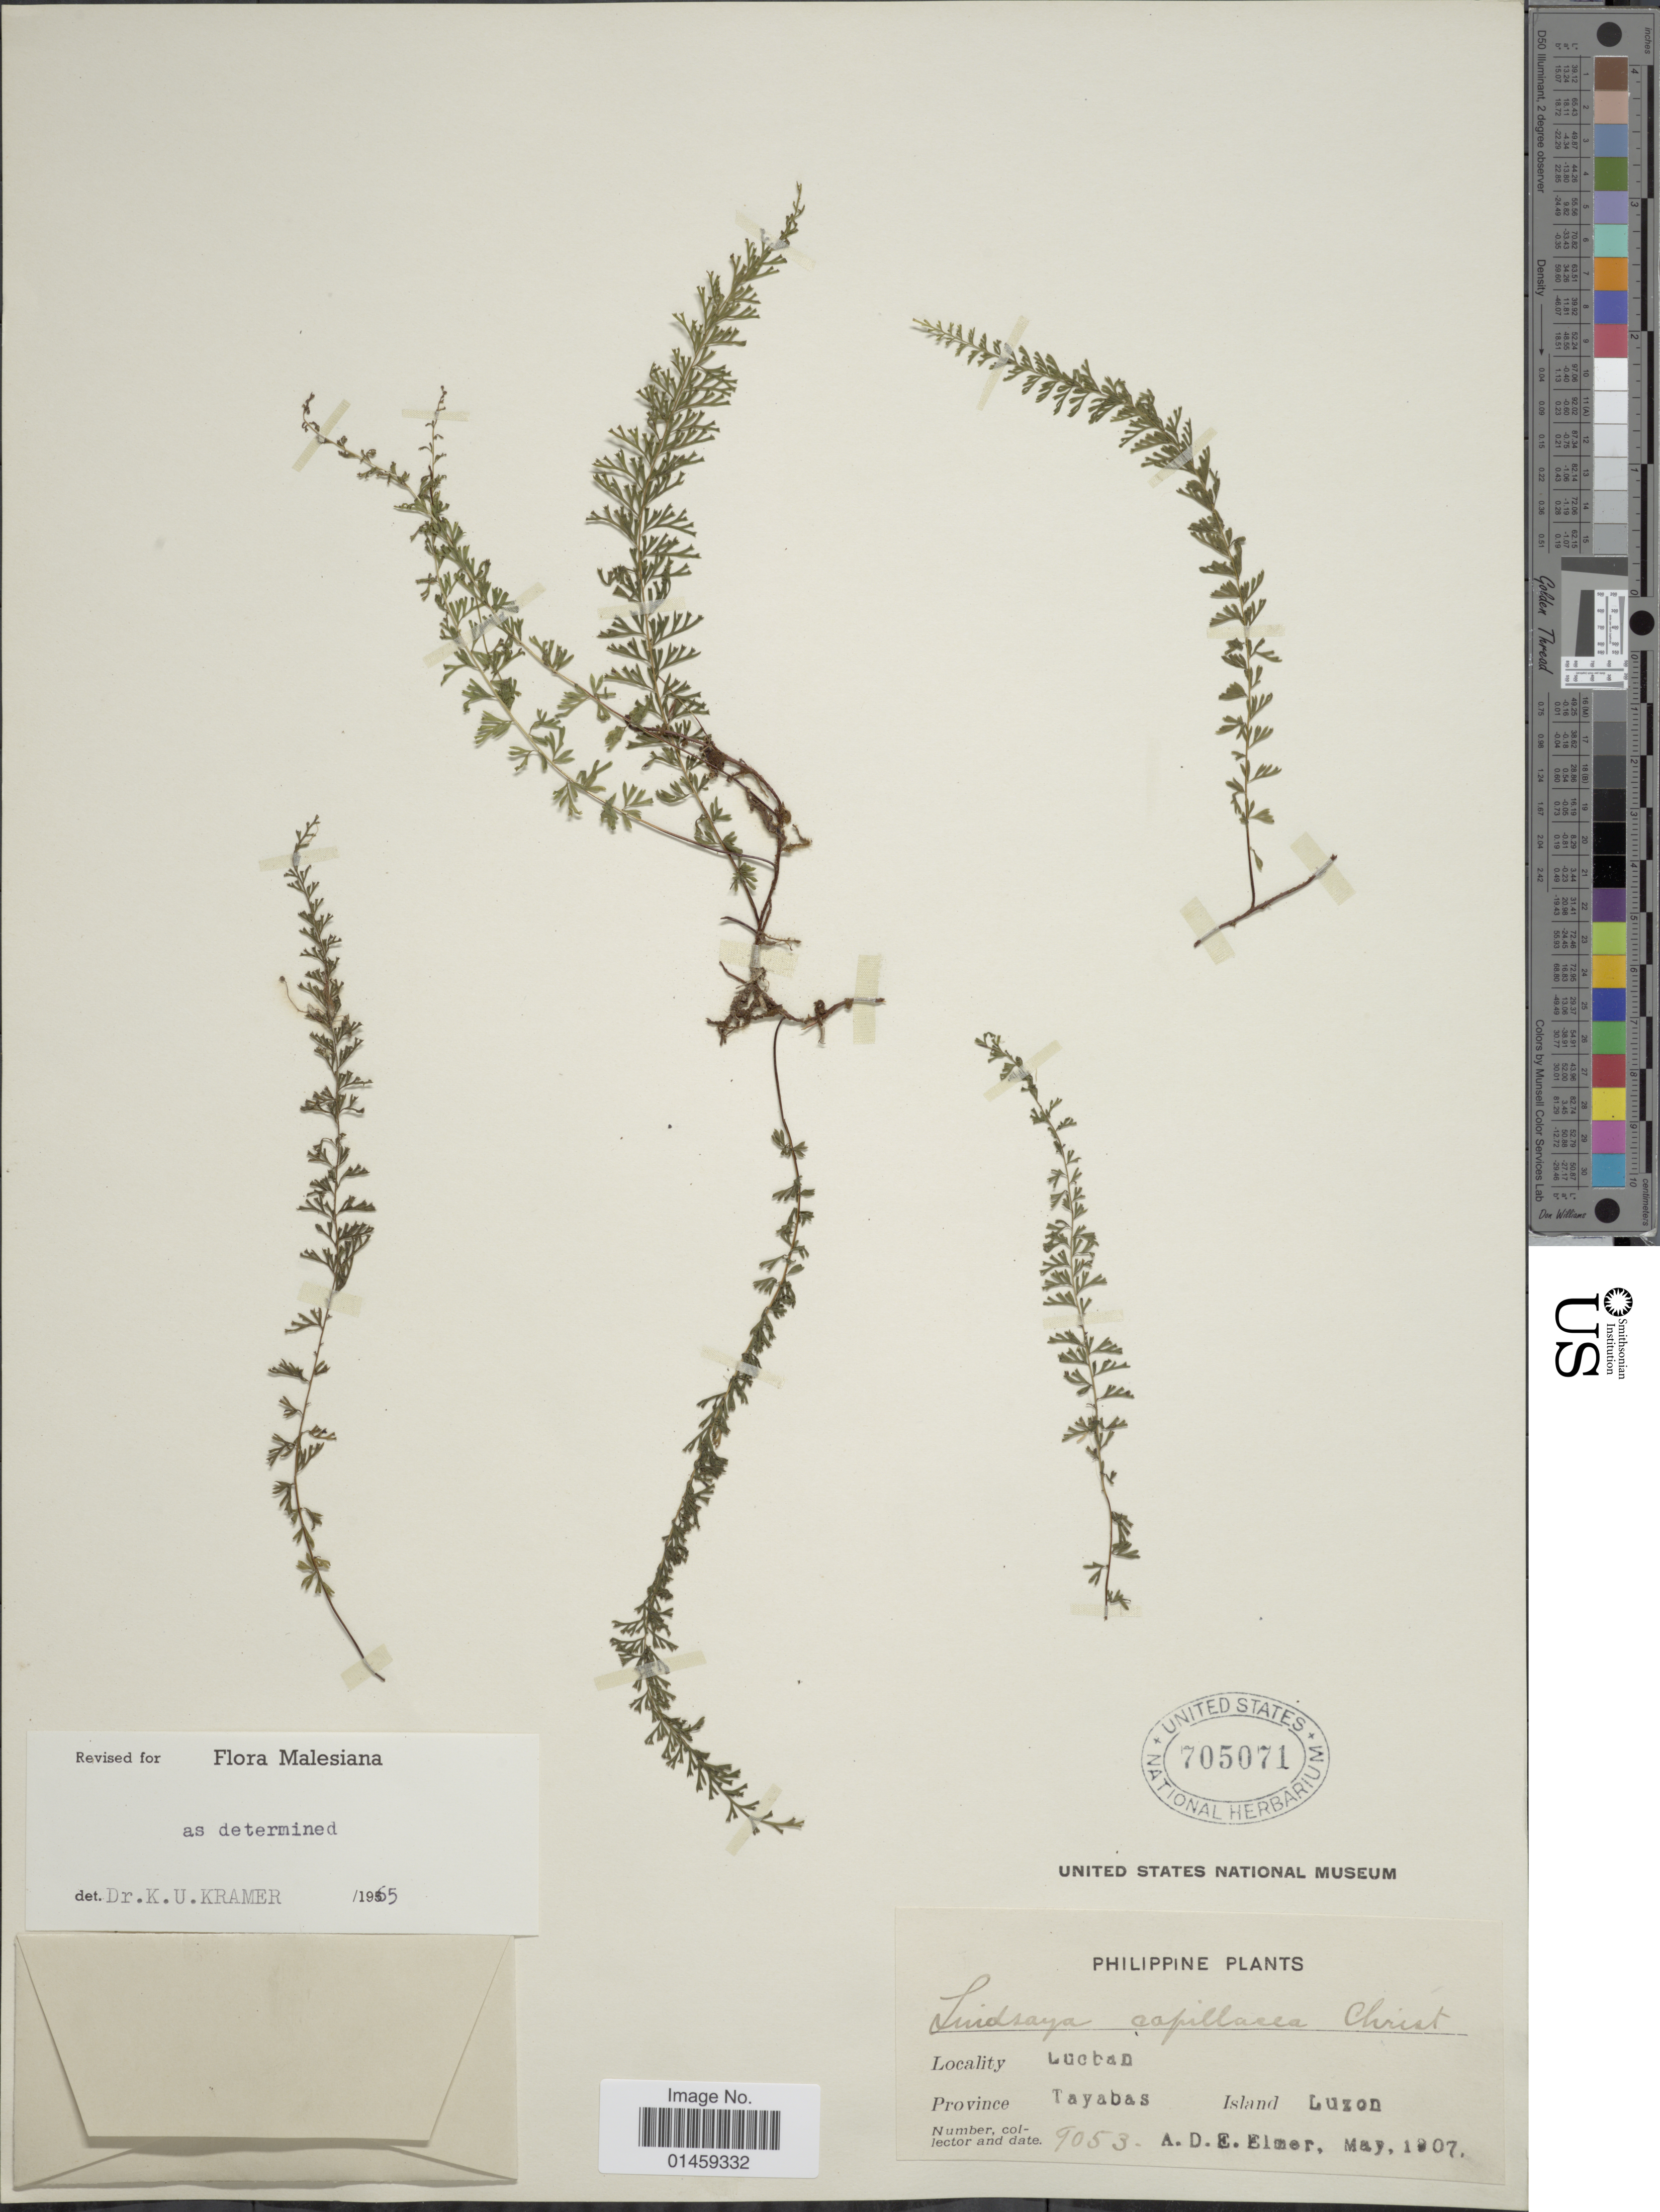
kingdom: Plantae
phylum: Tracheophyta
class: Polypodiopsida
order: Polypodiales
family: Lindsaeaceae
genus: Lindsaea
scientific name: Lindsaea capillacea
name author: Christ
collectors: A. D. E. Elmer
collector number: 9053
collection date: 1907-05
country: Philippines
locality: Lucban. Province Tayabas. Island Luzon.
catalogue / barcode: US 705071